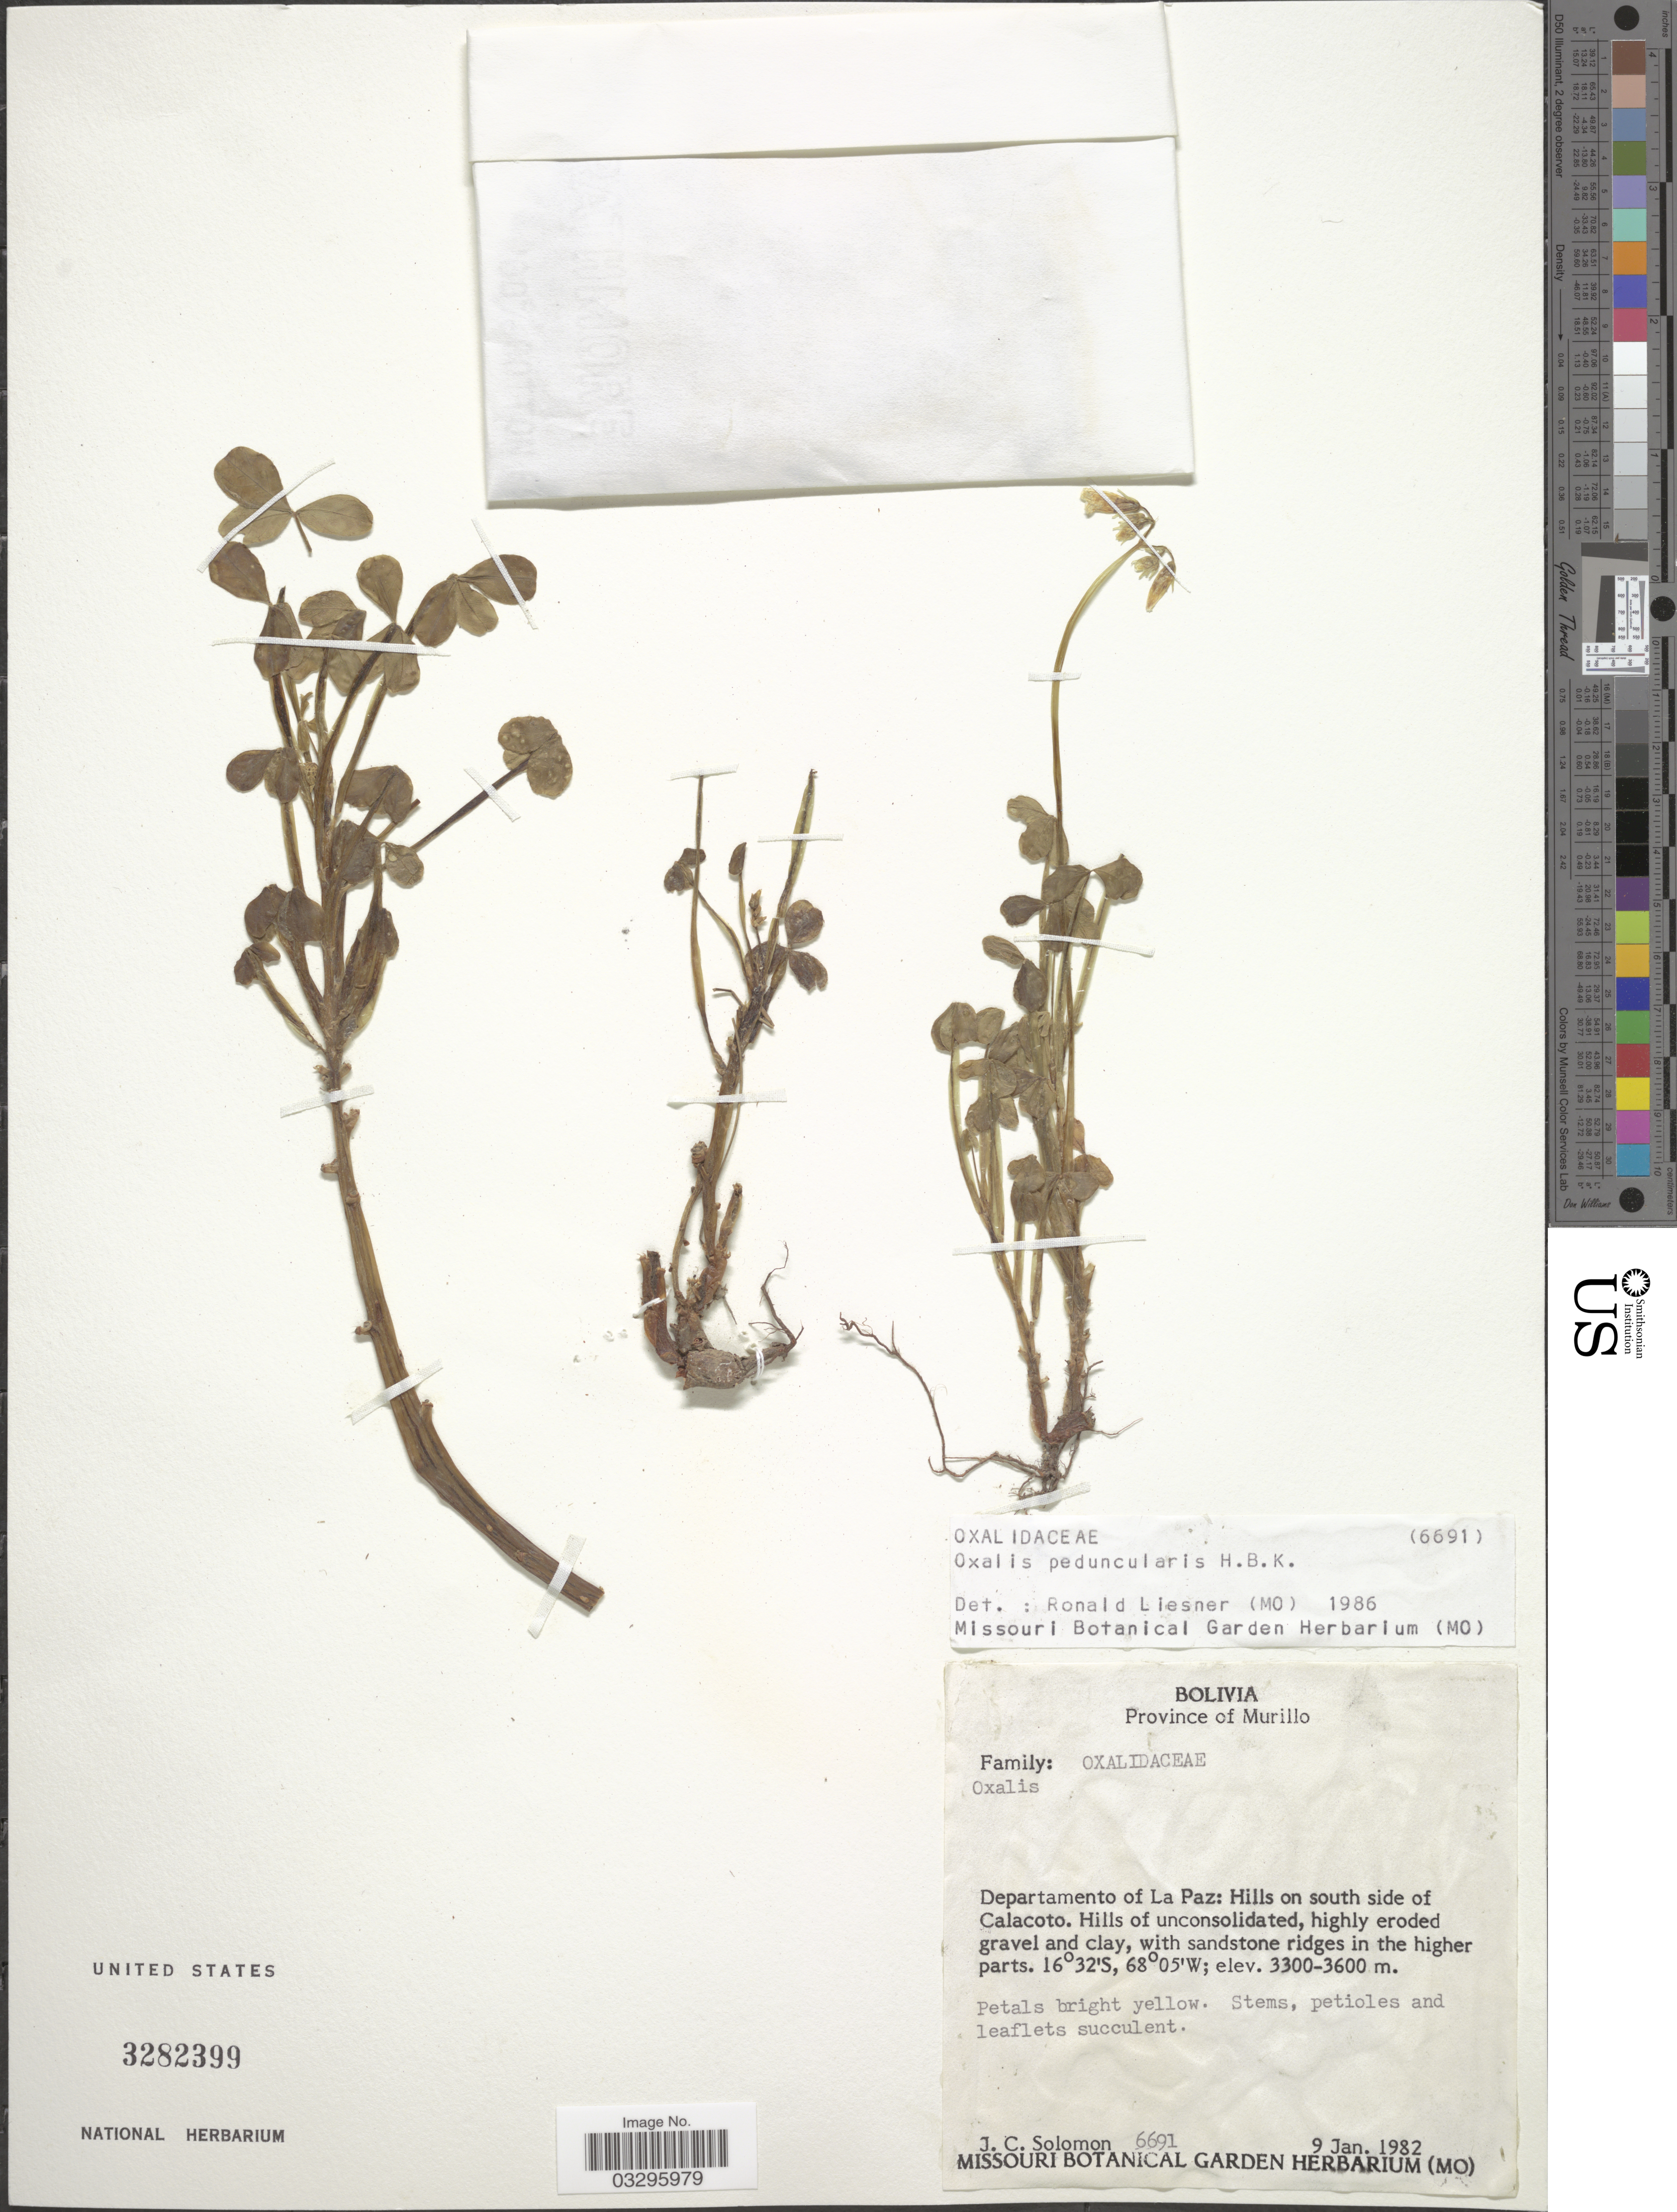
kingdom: Plantae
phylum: Tracheophyta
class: Magnoliopsida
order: Oxalidales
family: Oxalidaceae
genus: Oxalis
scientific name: Oxalis peduncularis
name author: Kunth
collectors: J. C. Solomon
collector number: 6691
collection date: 1982-01-09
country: Bolivia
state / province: La Paz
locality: Province of Murillo. Departamento of La Paz: Hills on south side of Calacoto.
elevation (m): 3300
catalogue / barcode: US 3282399